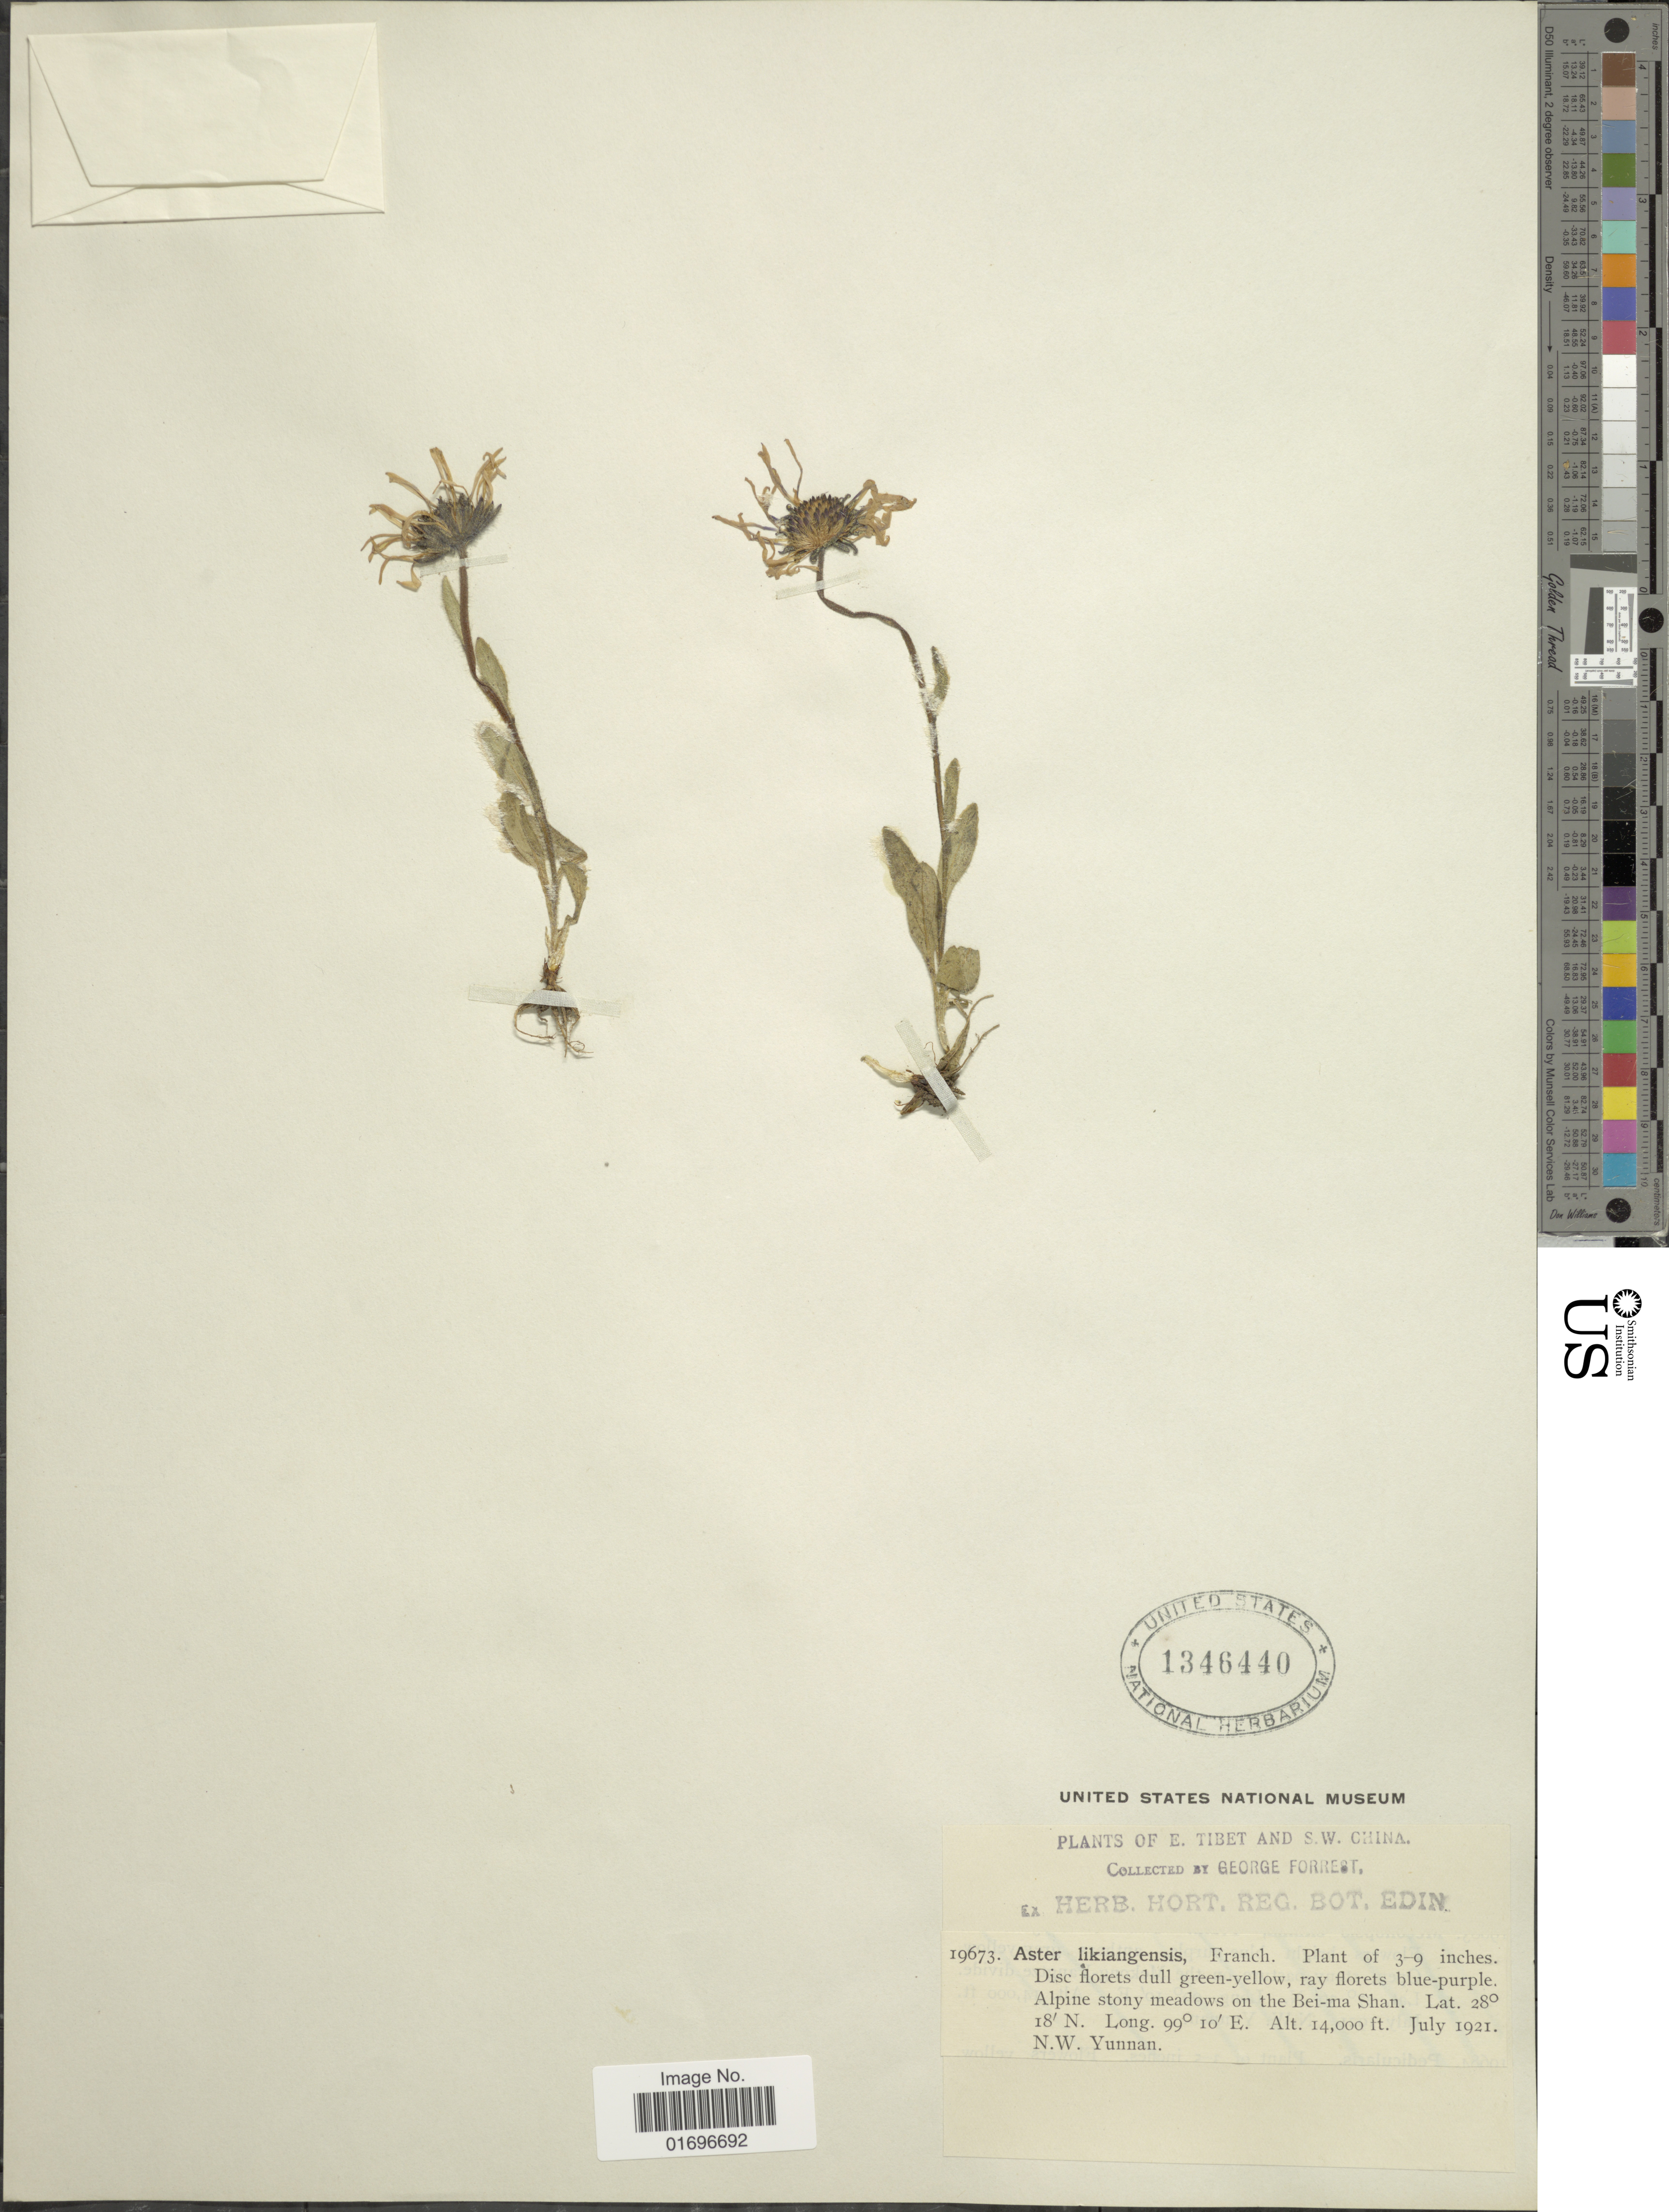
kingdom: Plantae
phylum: Tracheophyta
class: Magnoliopsida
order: Asterales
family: Asteraceae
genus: Aster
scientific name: Aster likiangensis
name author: Franch.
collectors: G. Forrest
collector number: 19673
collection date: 1921-07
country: China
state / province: Yunnan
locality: E. Tibet and S.W. China. Alpine stony meadows on the Bei-ma Shan. N.W. Yunnan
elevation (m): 4267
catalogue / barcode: US 1346440